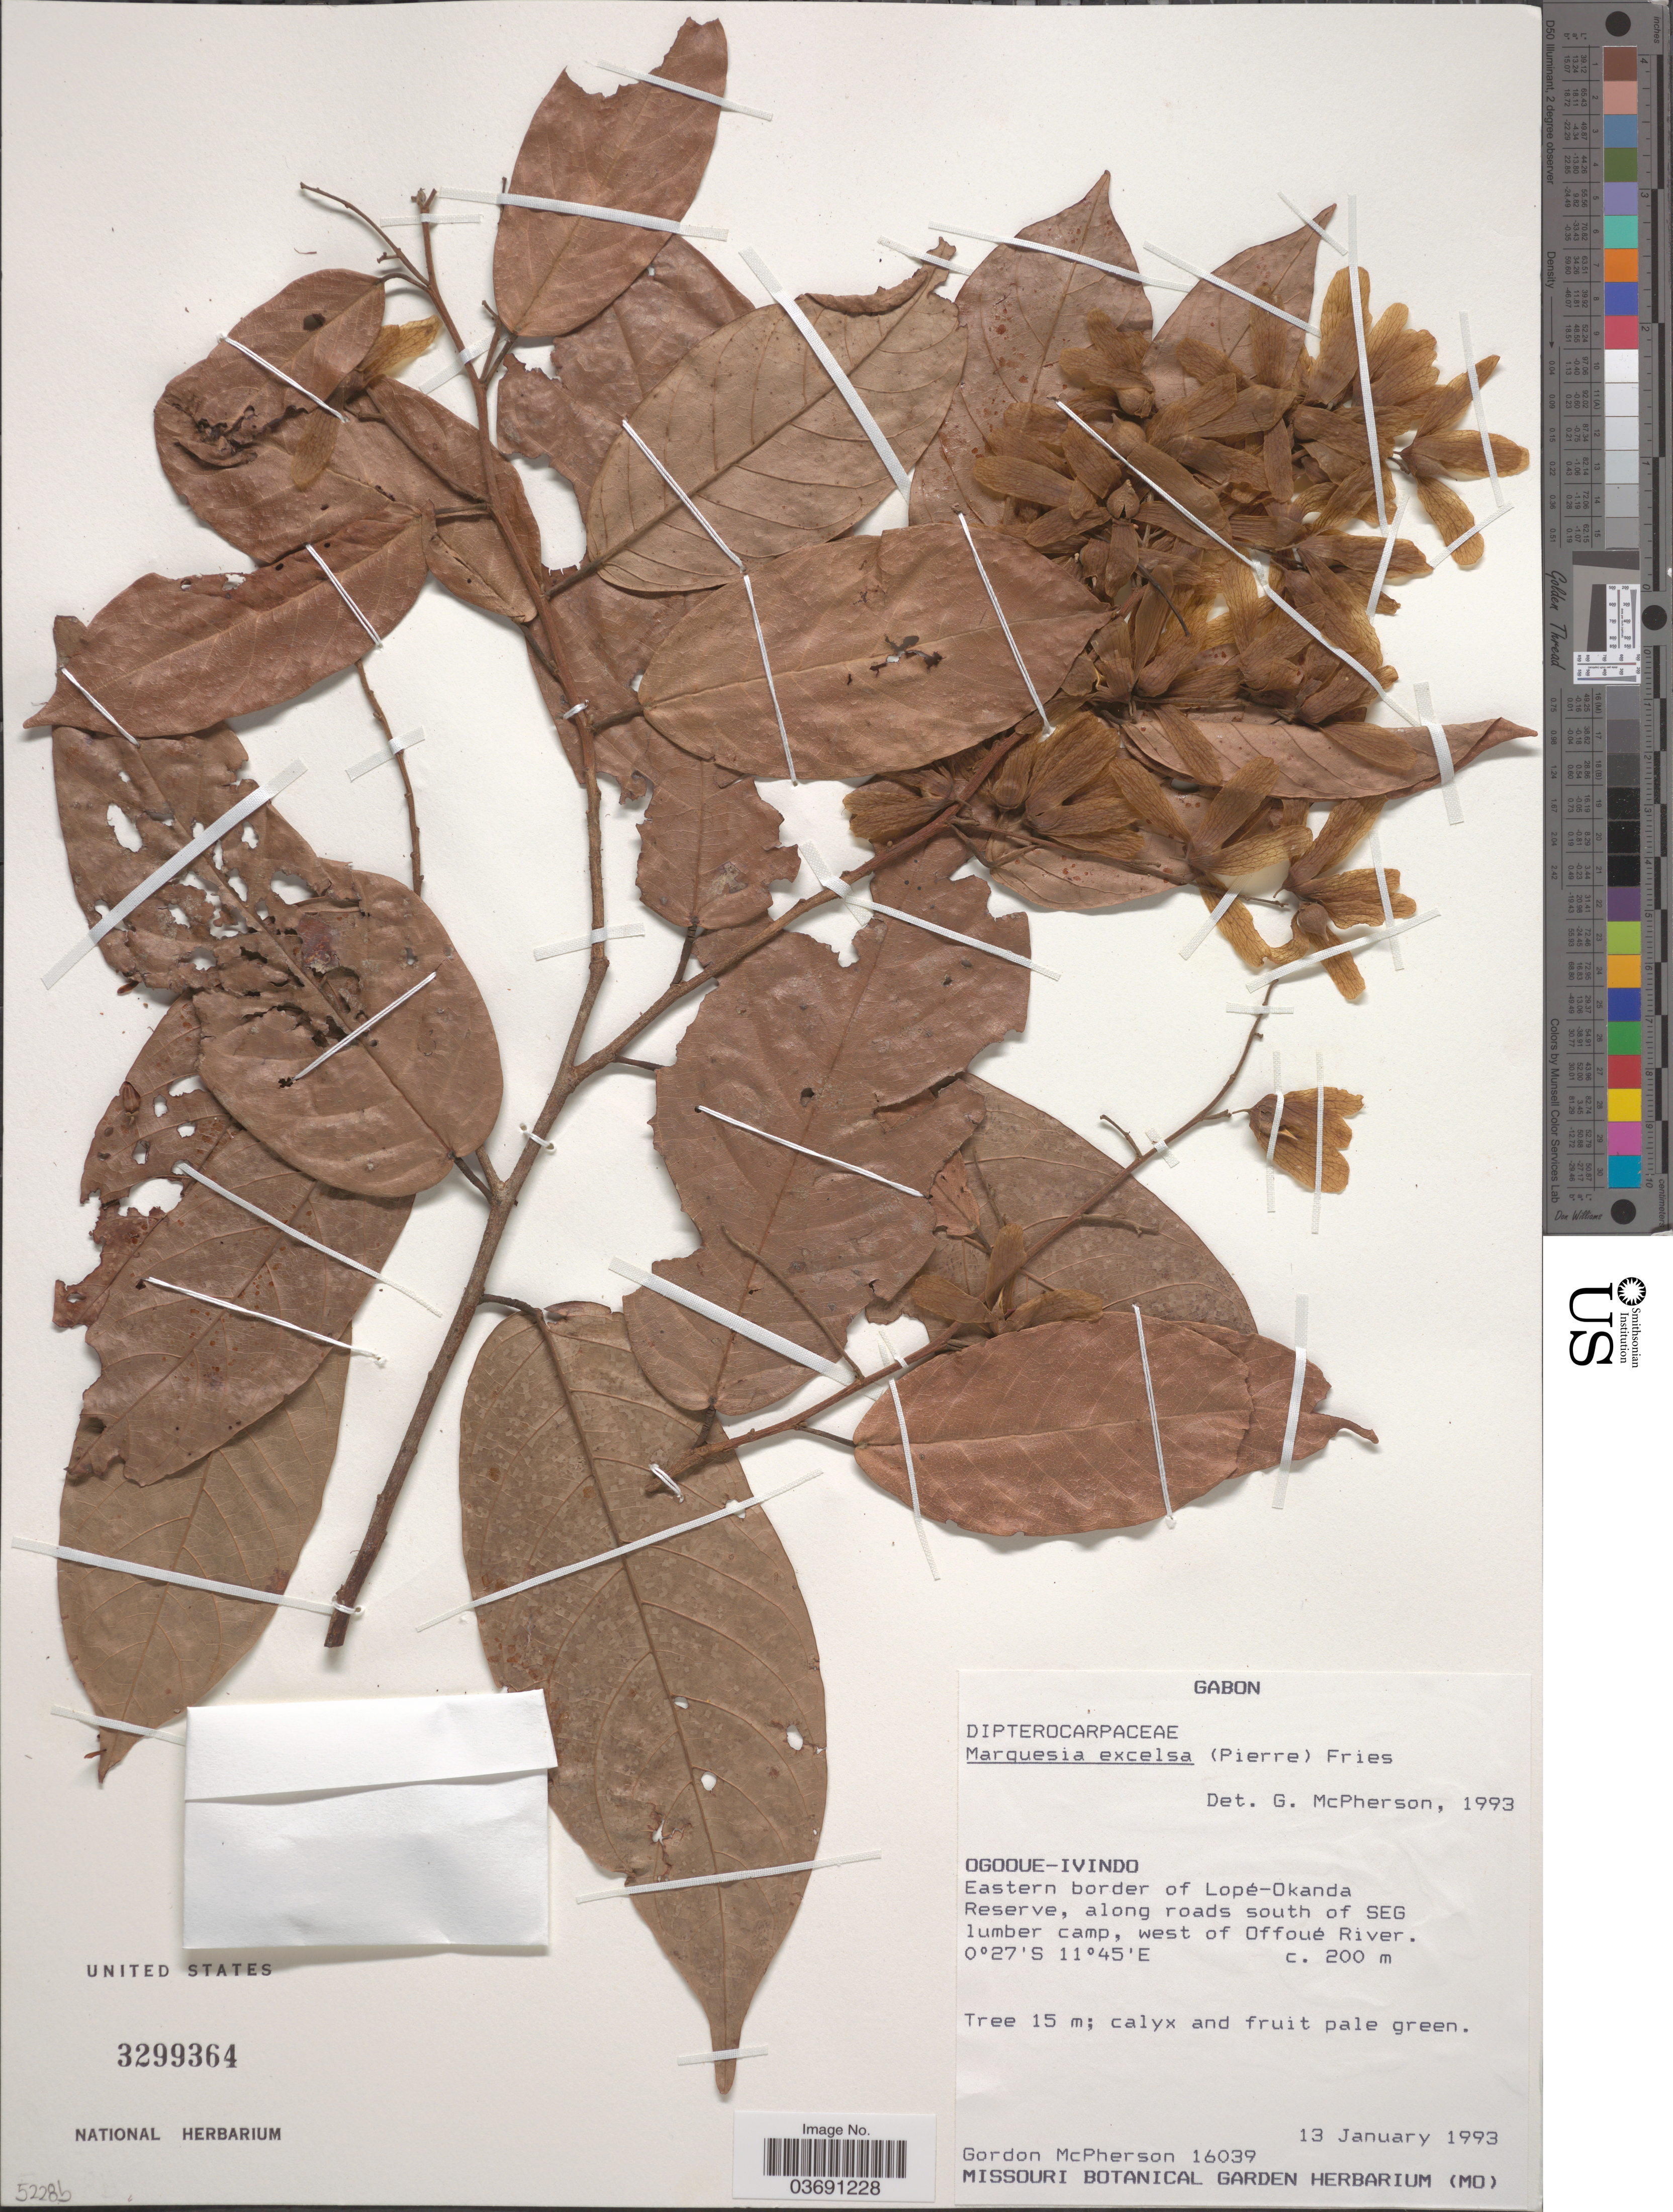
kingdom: Plantae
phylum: Tracheophyta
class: Magnoliopsida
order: Malvales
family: Dipterocarpaceae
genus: Marquesia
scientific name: Marquesia excelsa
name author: R.E. Fr.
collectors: G. McPherson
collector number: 16039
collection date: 1993-01-13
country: Gabon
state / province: Ogooue-Ivindo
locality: Eastern border of Lopé-Okanda Reserve, along roads south of SEG lumber camp, west of Offoué River.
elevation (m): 200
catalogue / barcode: US 3299364